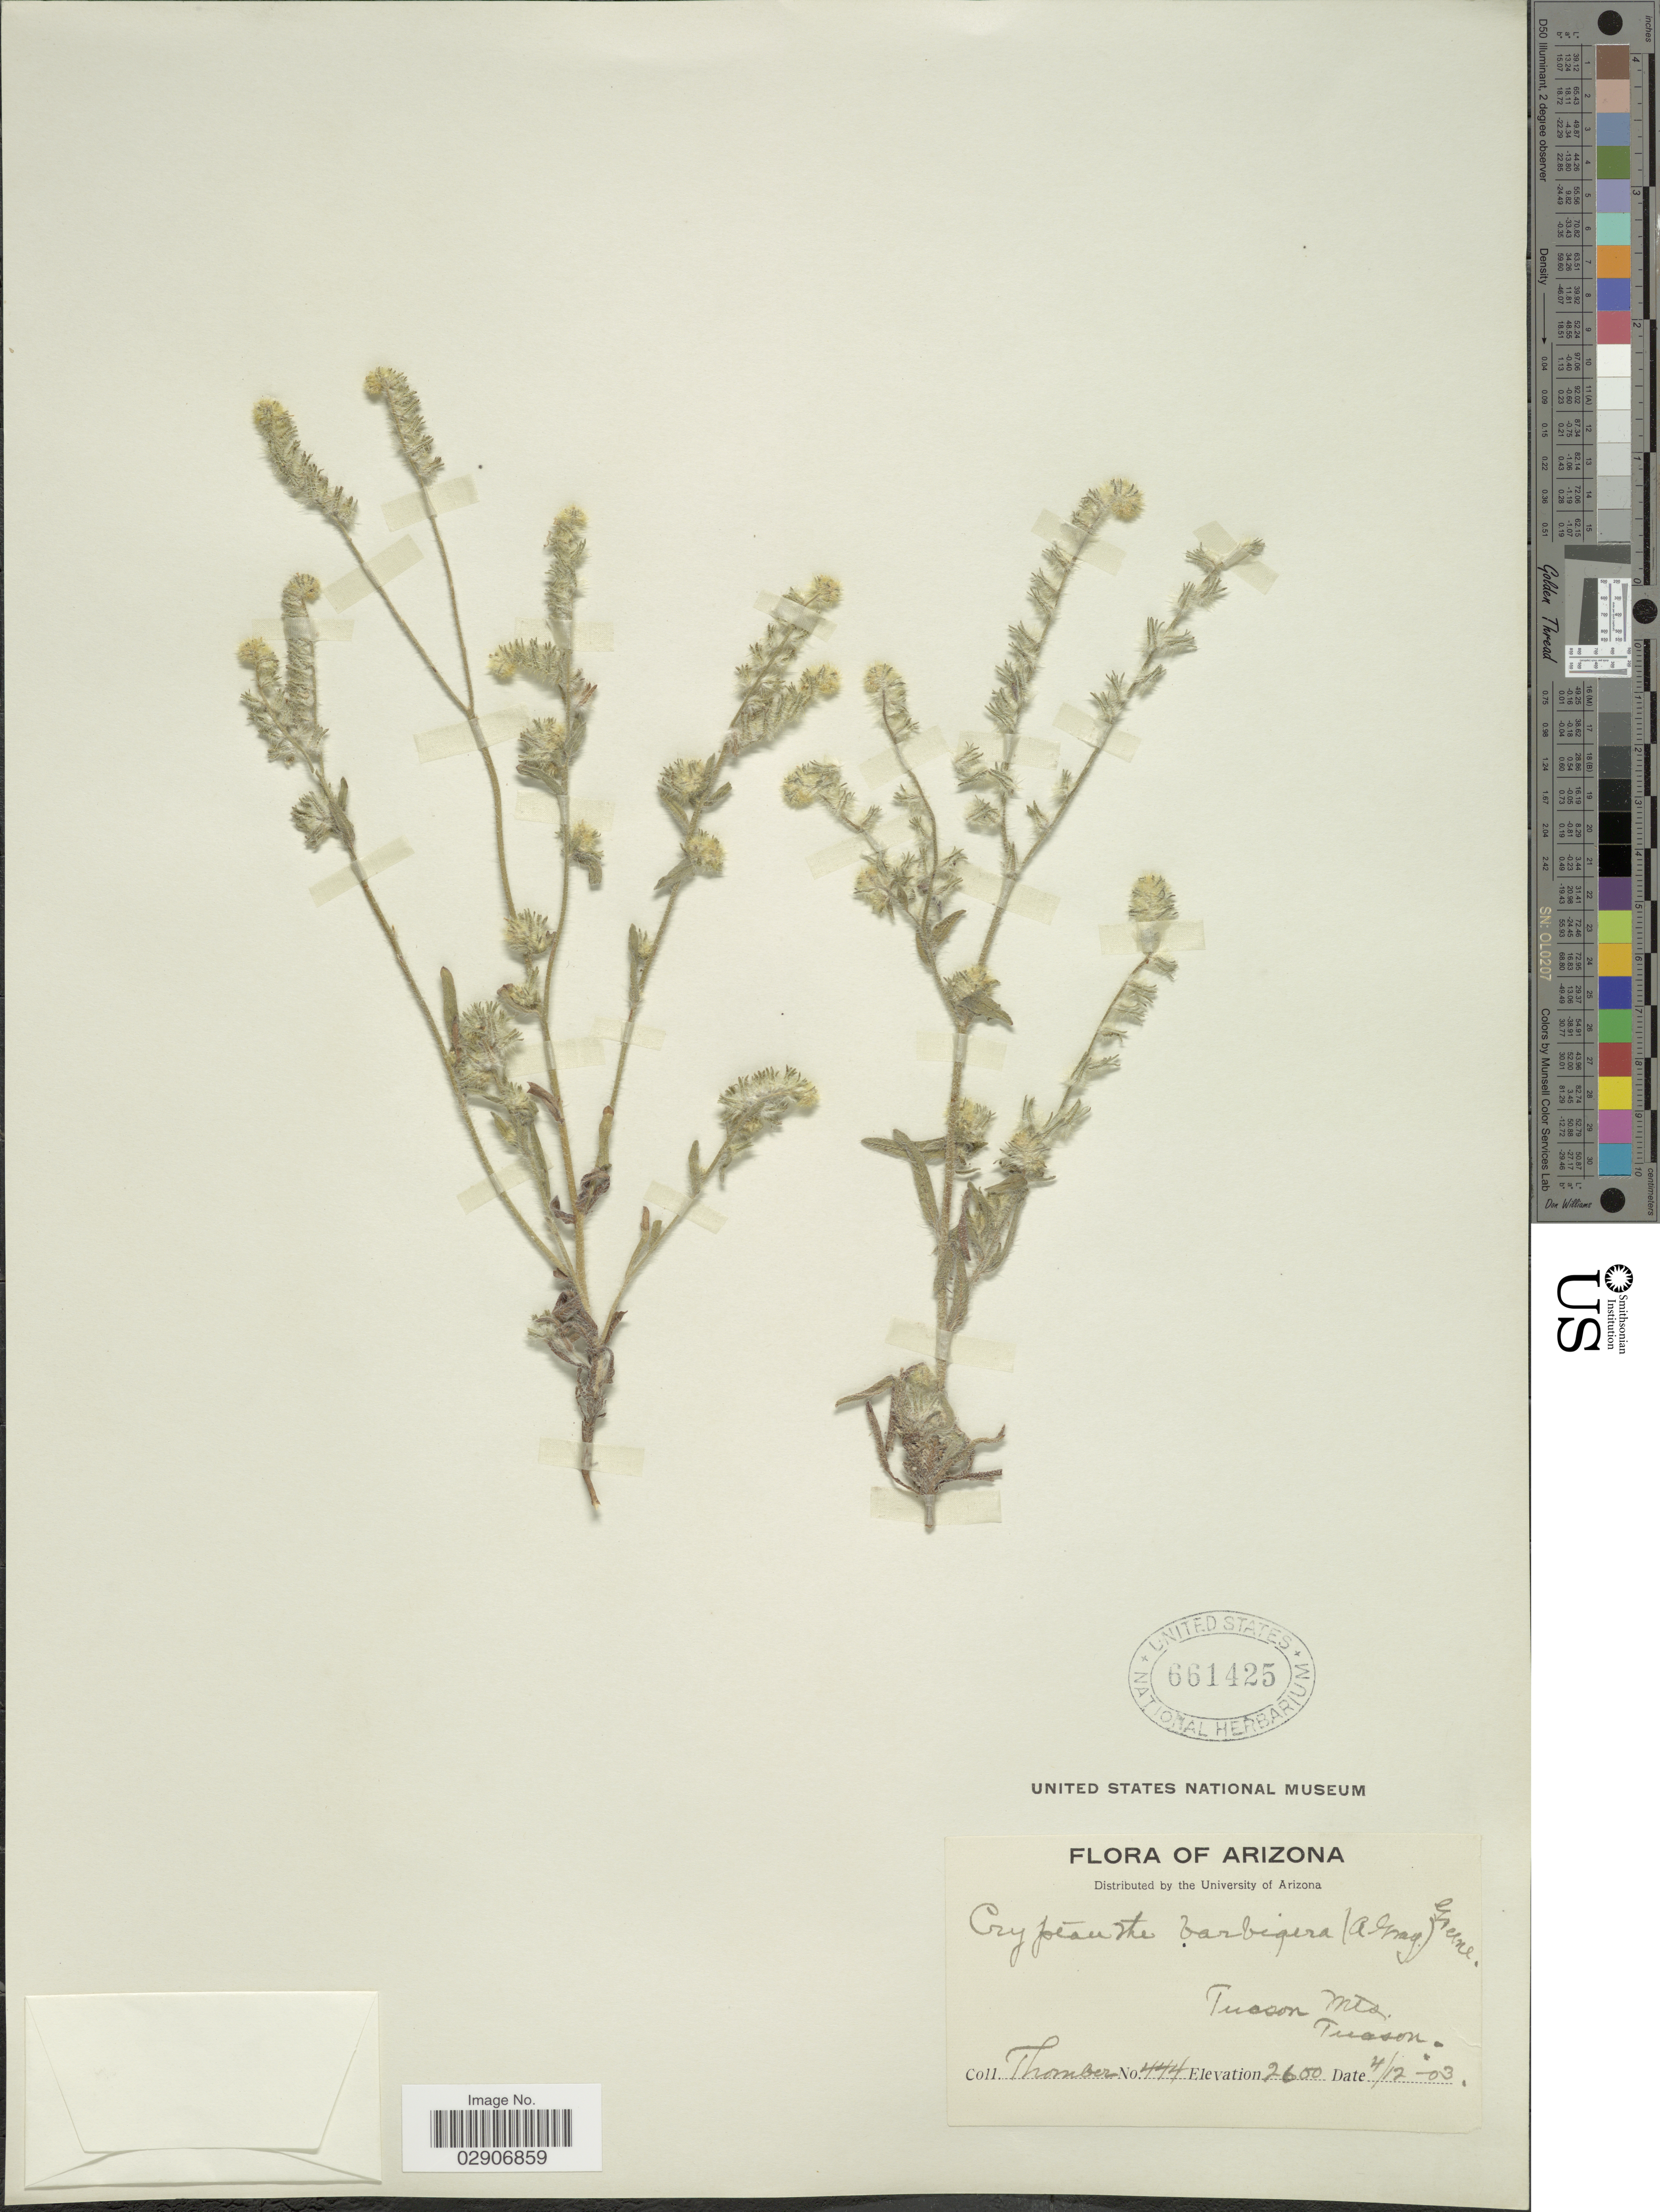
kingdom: Plantae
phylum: Tracheophyta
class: Magnoliopsida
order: Boraginales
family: Boraginaceae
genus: Cryptantha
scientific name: Cryptantha barbigera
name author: (A. Gray) Greene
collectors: J. Thornber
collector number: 444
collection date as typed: Transcribed d/m/y: 12/4/3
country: United States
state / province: Arizona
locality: Tucson Mts. Tucson.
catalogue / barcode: US 661425